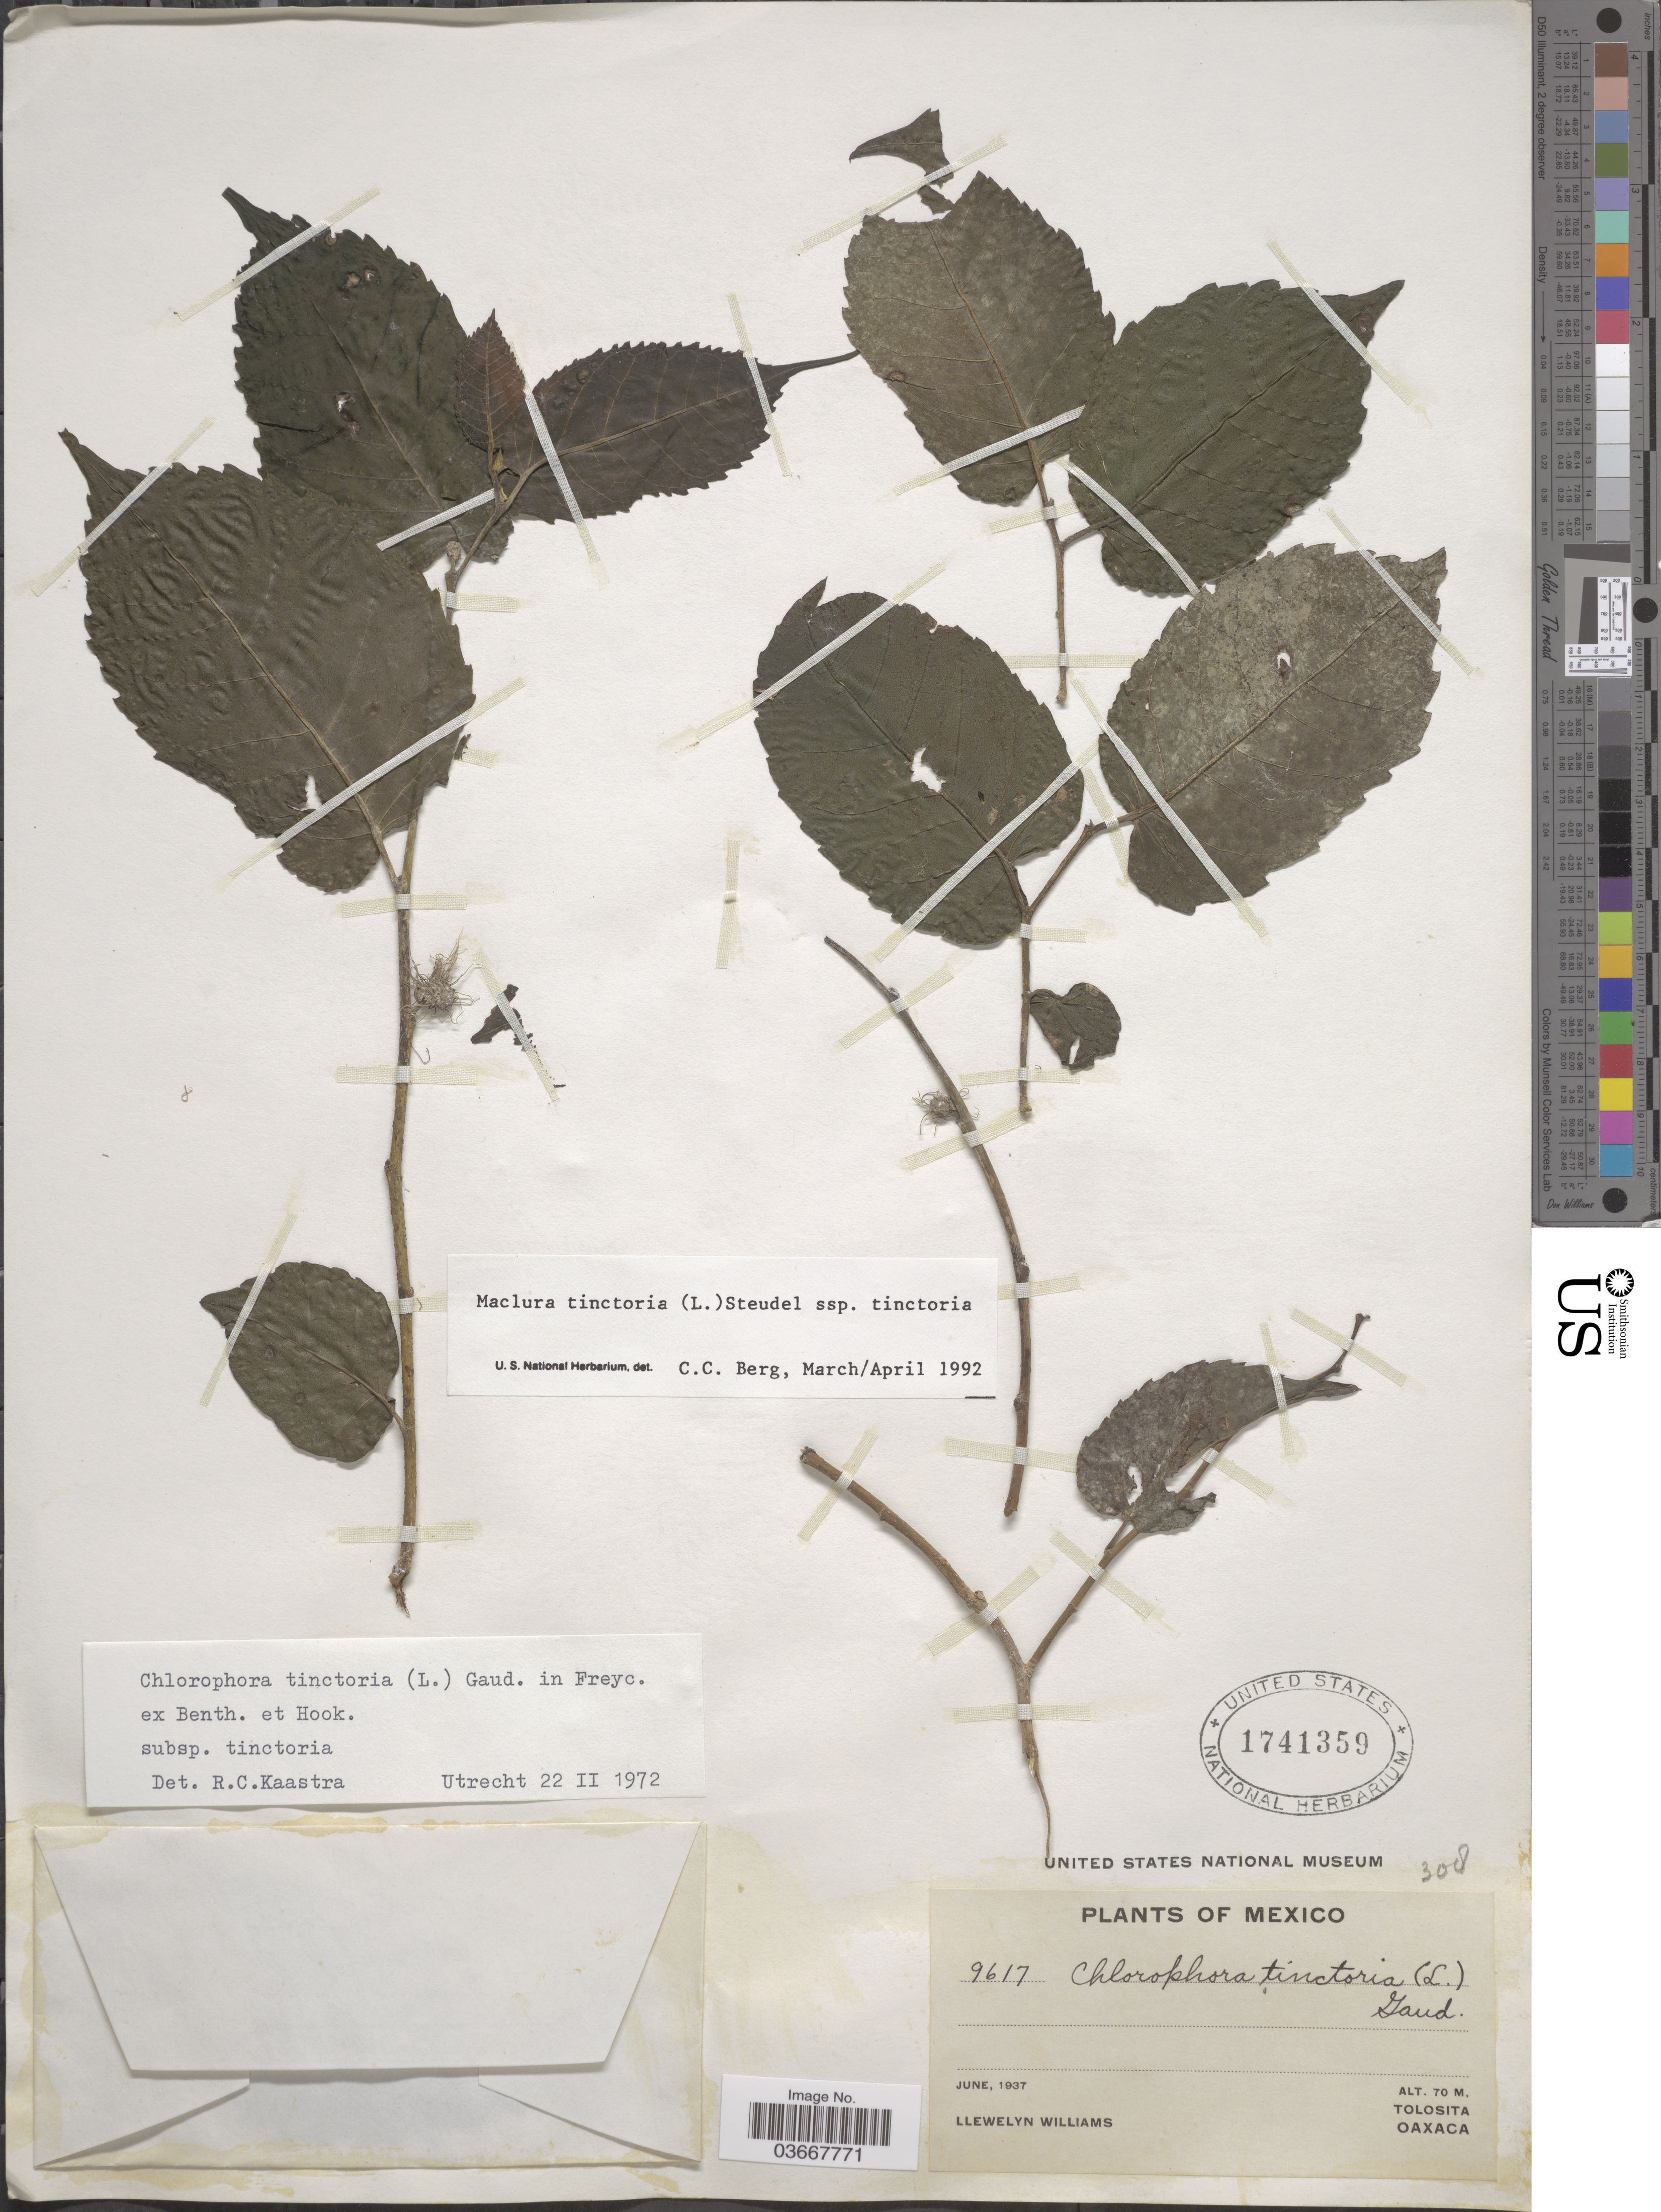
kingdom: Plantae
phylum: Tracheophyta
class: Magnoliopsida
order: Rosales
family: Moraceae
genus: Maclura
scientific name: Maclura tinctoria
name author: (L.) D. Don ex Steud.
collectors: Ll. Williams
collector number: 9617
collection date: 1937-06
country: Mexico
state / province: Oaxaca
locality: Tolosita.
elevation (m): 70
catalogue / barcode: US 1741359